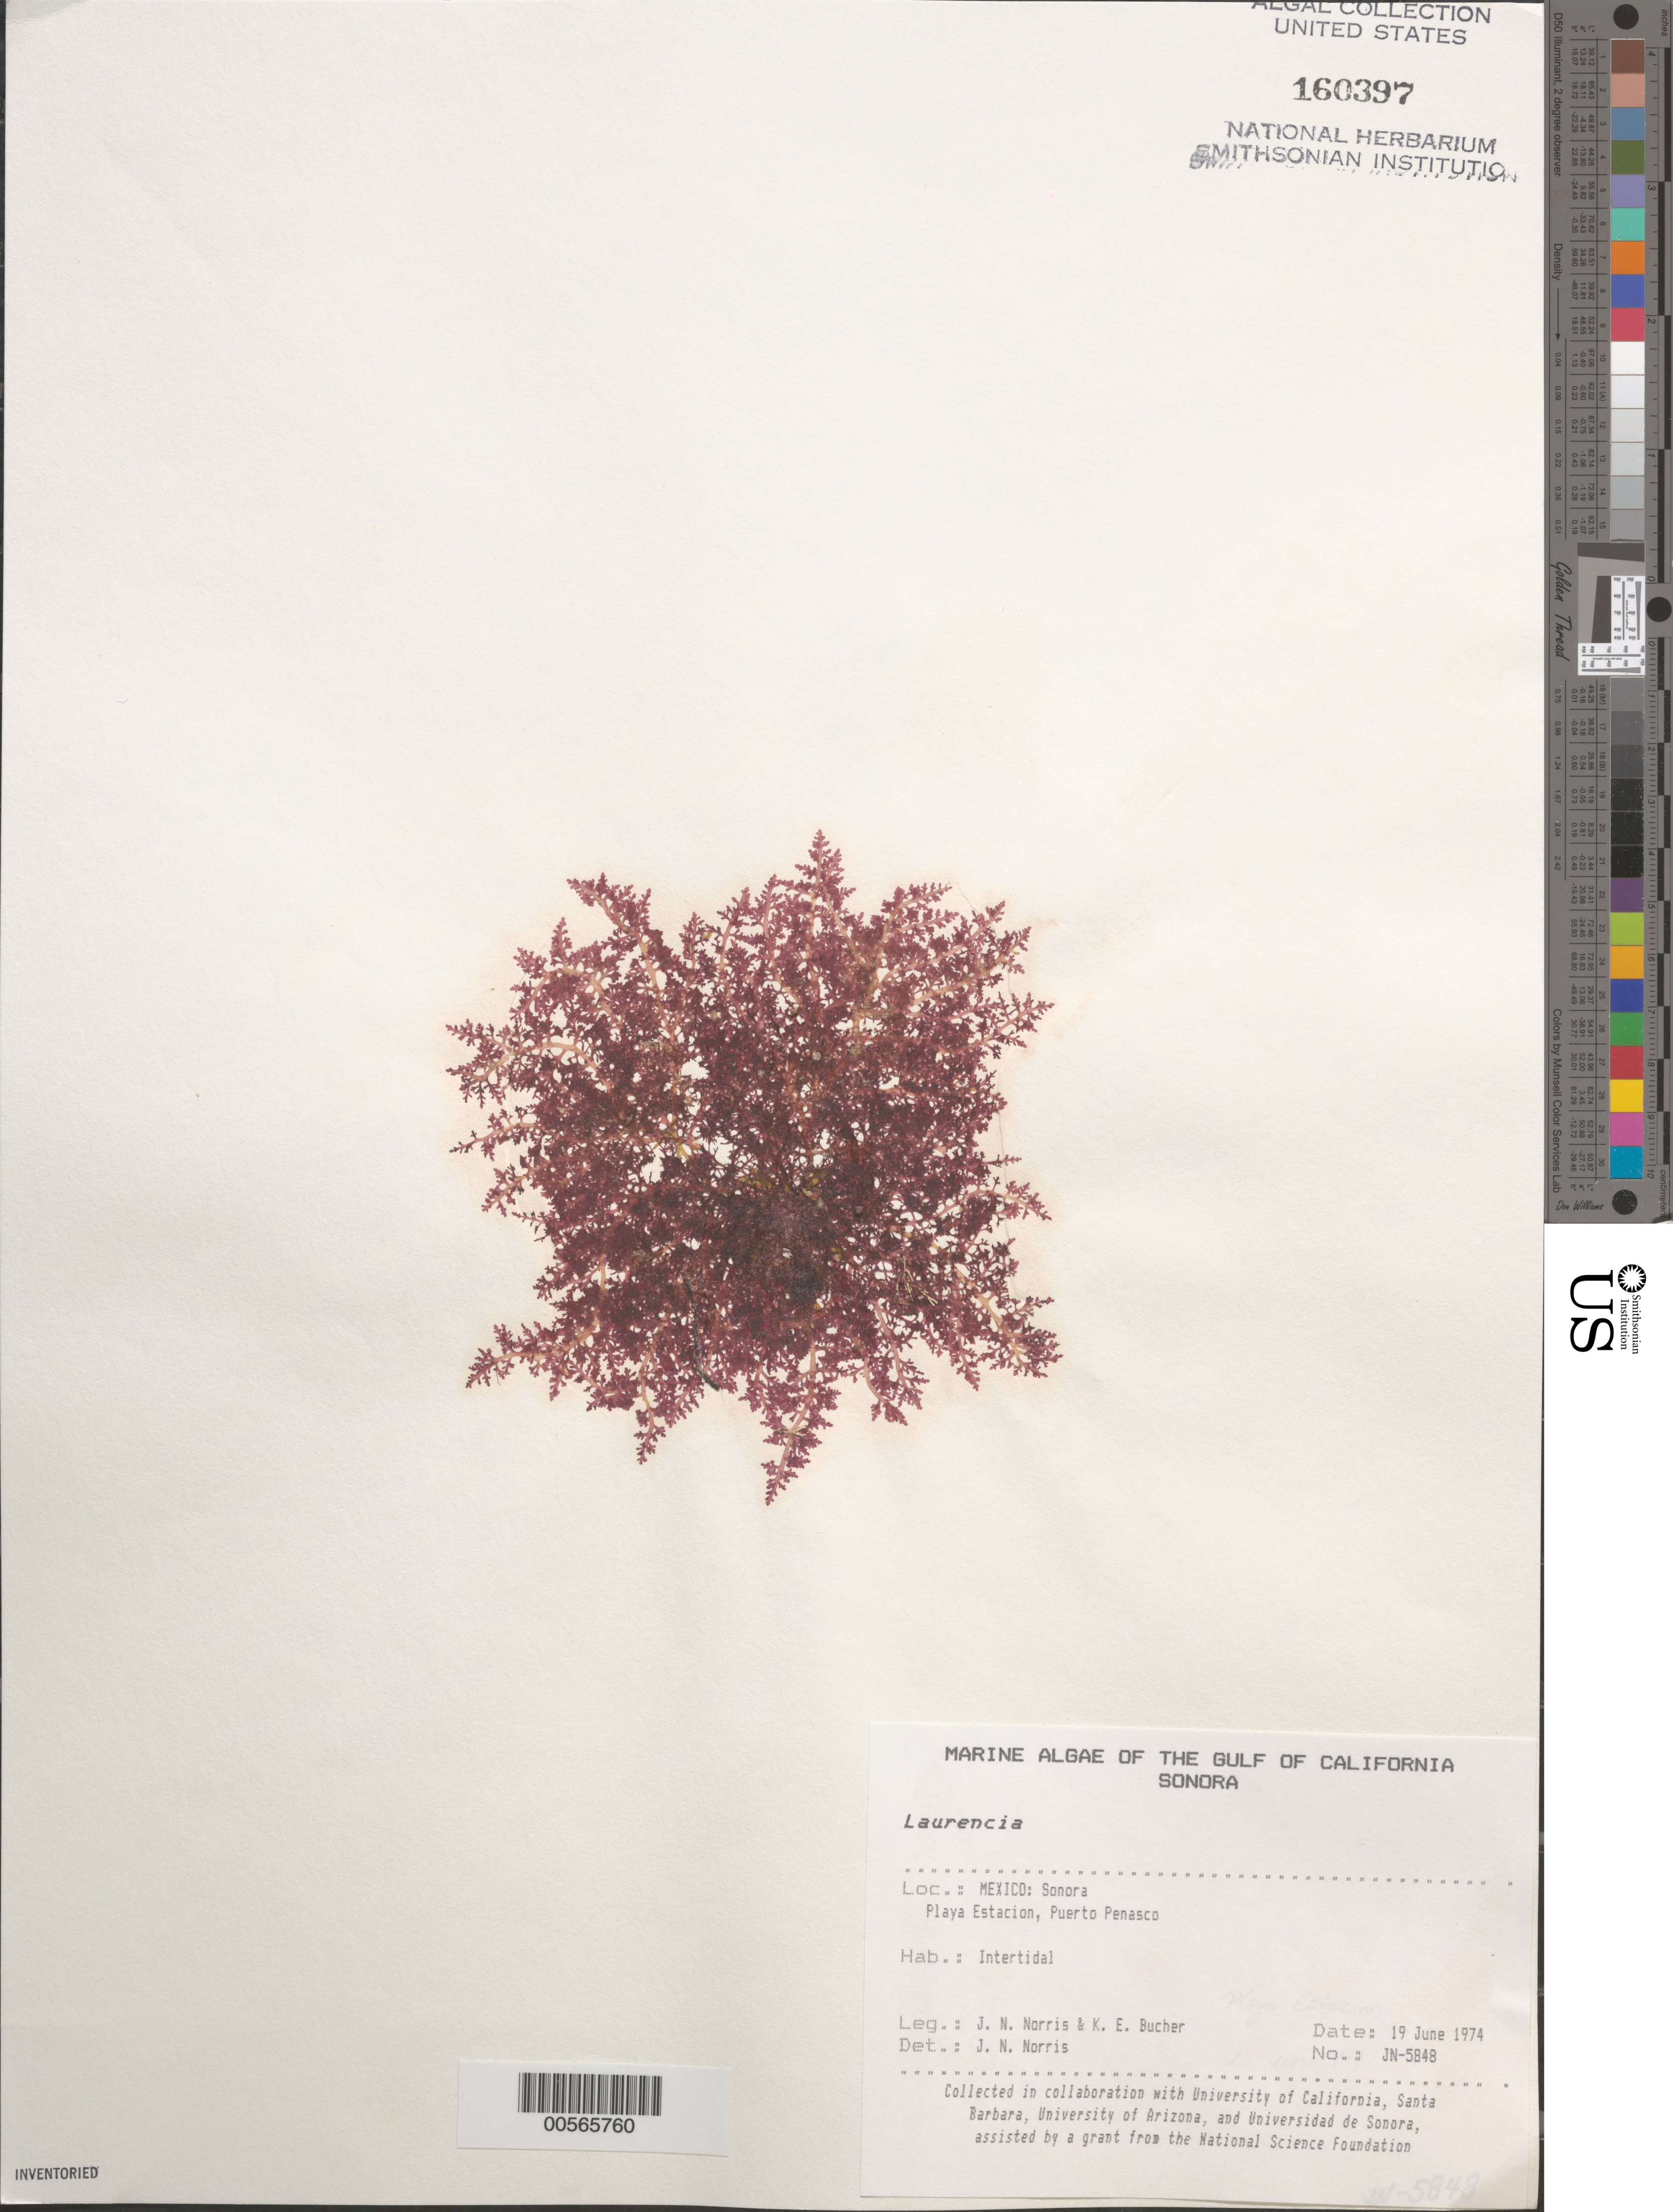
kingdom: Plantae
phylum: Rhodophyta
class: Florideophyceae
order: Ceramiales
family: Rhodomelaceae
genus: Laurencia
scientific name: Laurencia sp.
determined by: Norris, James N.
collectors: J. N. Norris & K. E. Bucher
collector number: JN-5848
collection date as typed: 19 Jun 1974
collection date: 1974-06-19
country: Mexico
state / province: Sonora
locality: Playa Estacion, Puerto Penasco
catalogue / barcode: US 160397